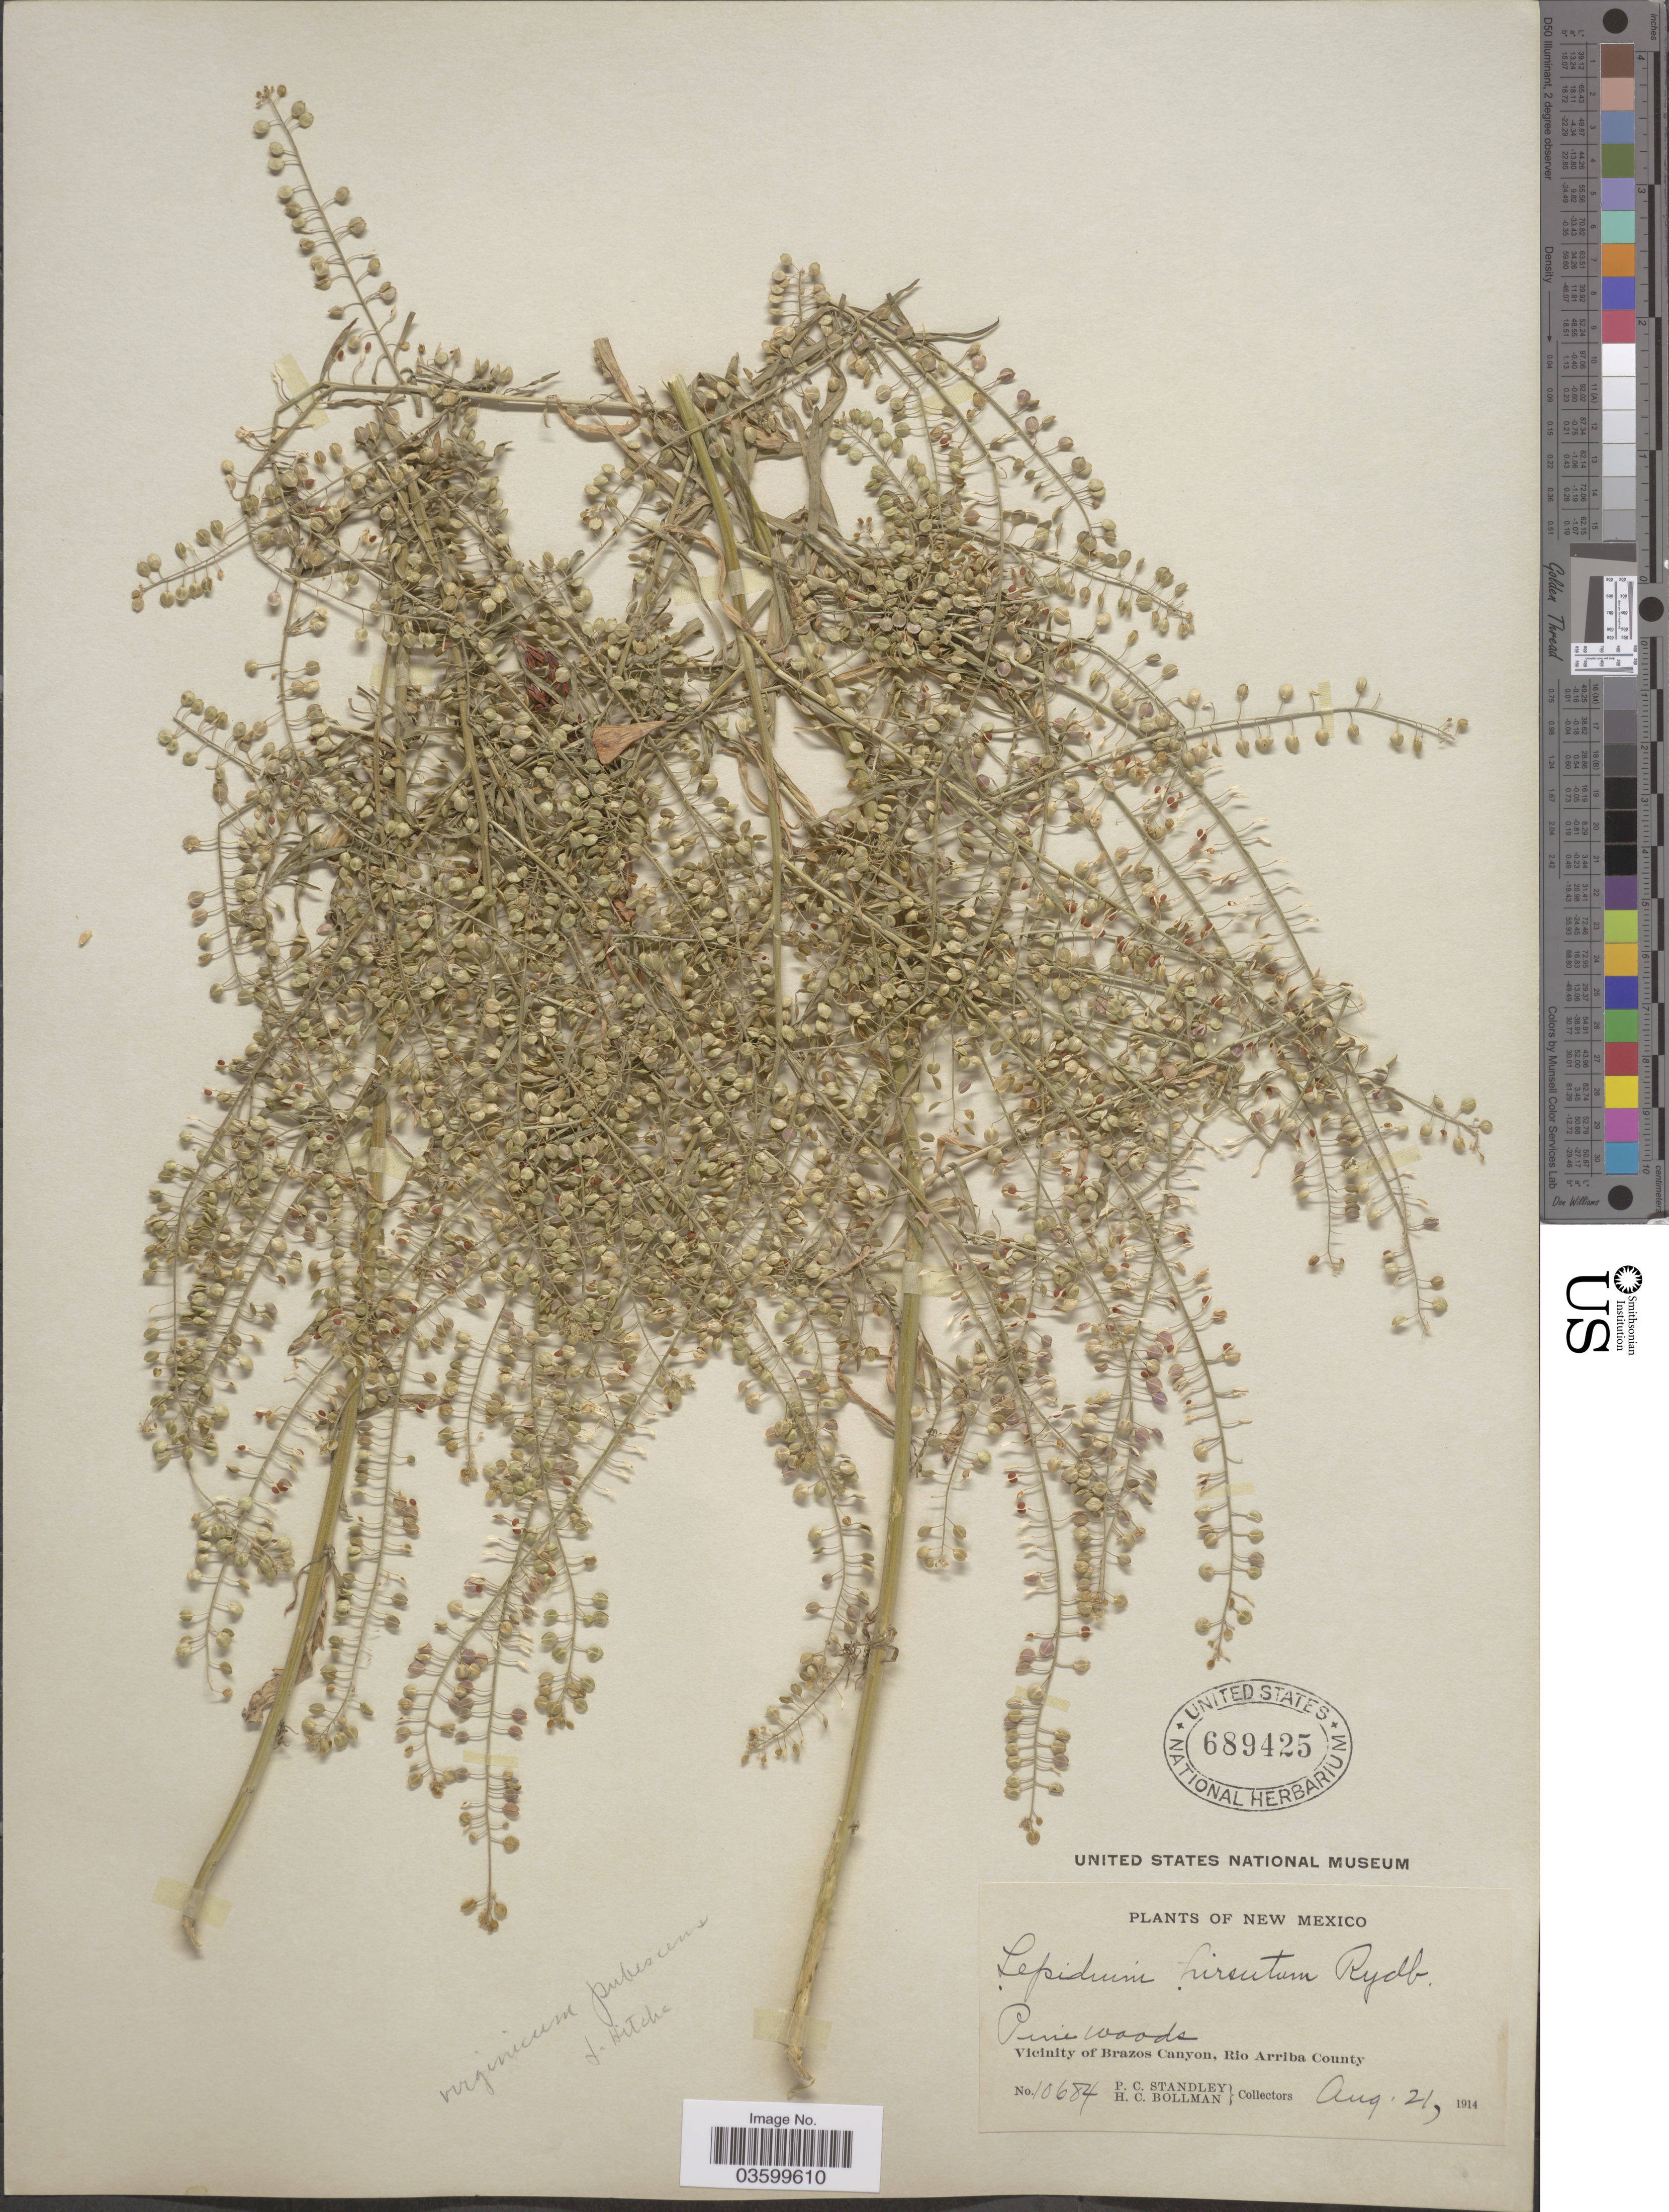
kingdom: Plantae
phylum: Tracheophyta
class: Magnoliopsida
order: Brassicales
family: Brassicaceae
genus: Lepidium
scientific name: Lepidium virginicum var. pubescens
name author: (Greene) C.L. Hitchc.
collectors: P. C. Standley & H. C. Bollman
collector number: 10684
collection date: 1914-08-21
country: United States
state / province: New Mexico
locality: Vicinity of Brazos Canyon, Rio Arriba County.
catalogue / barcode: US 689425